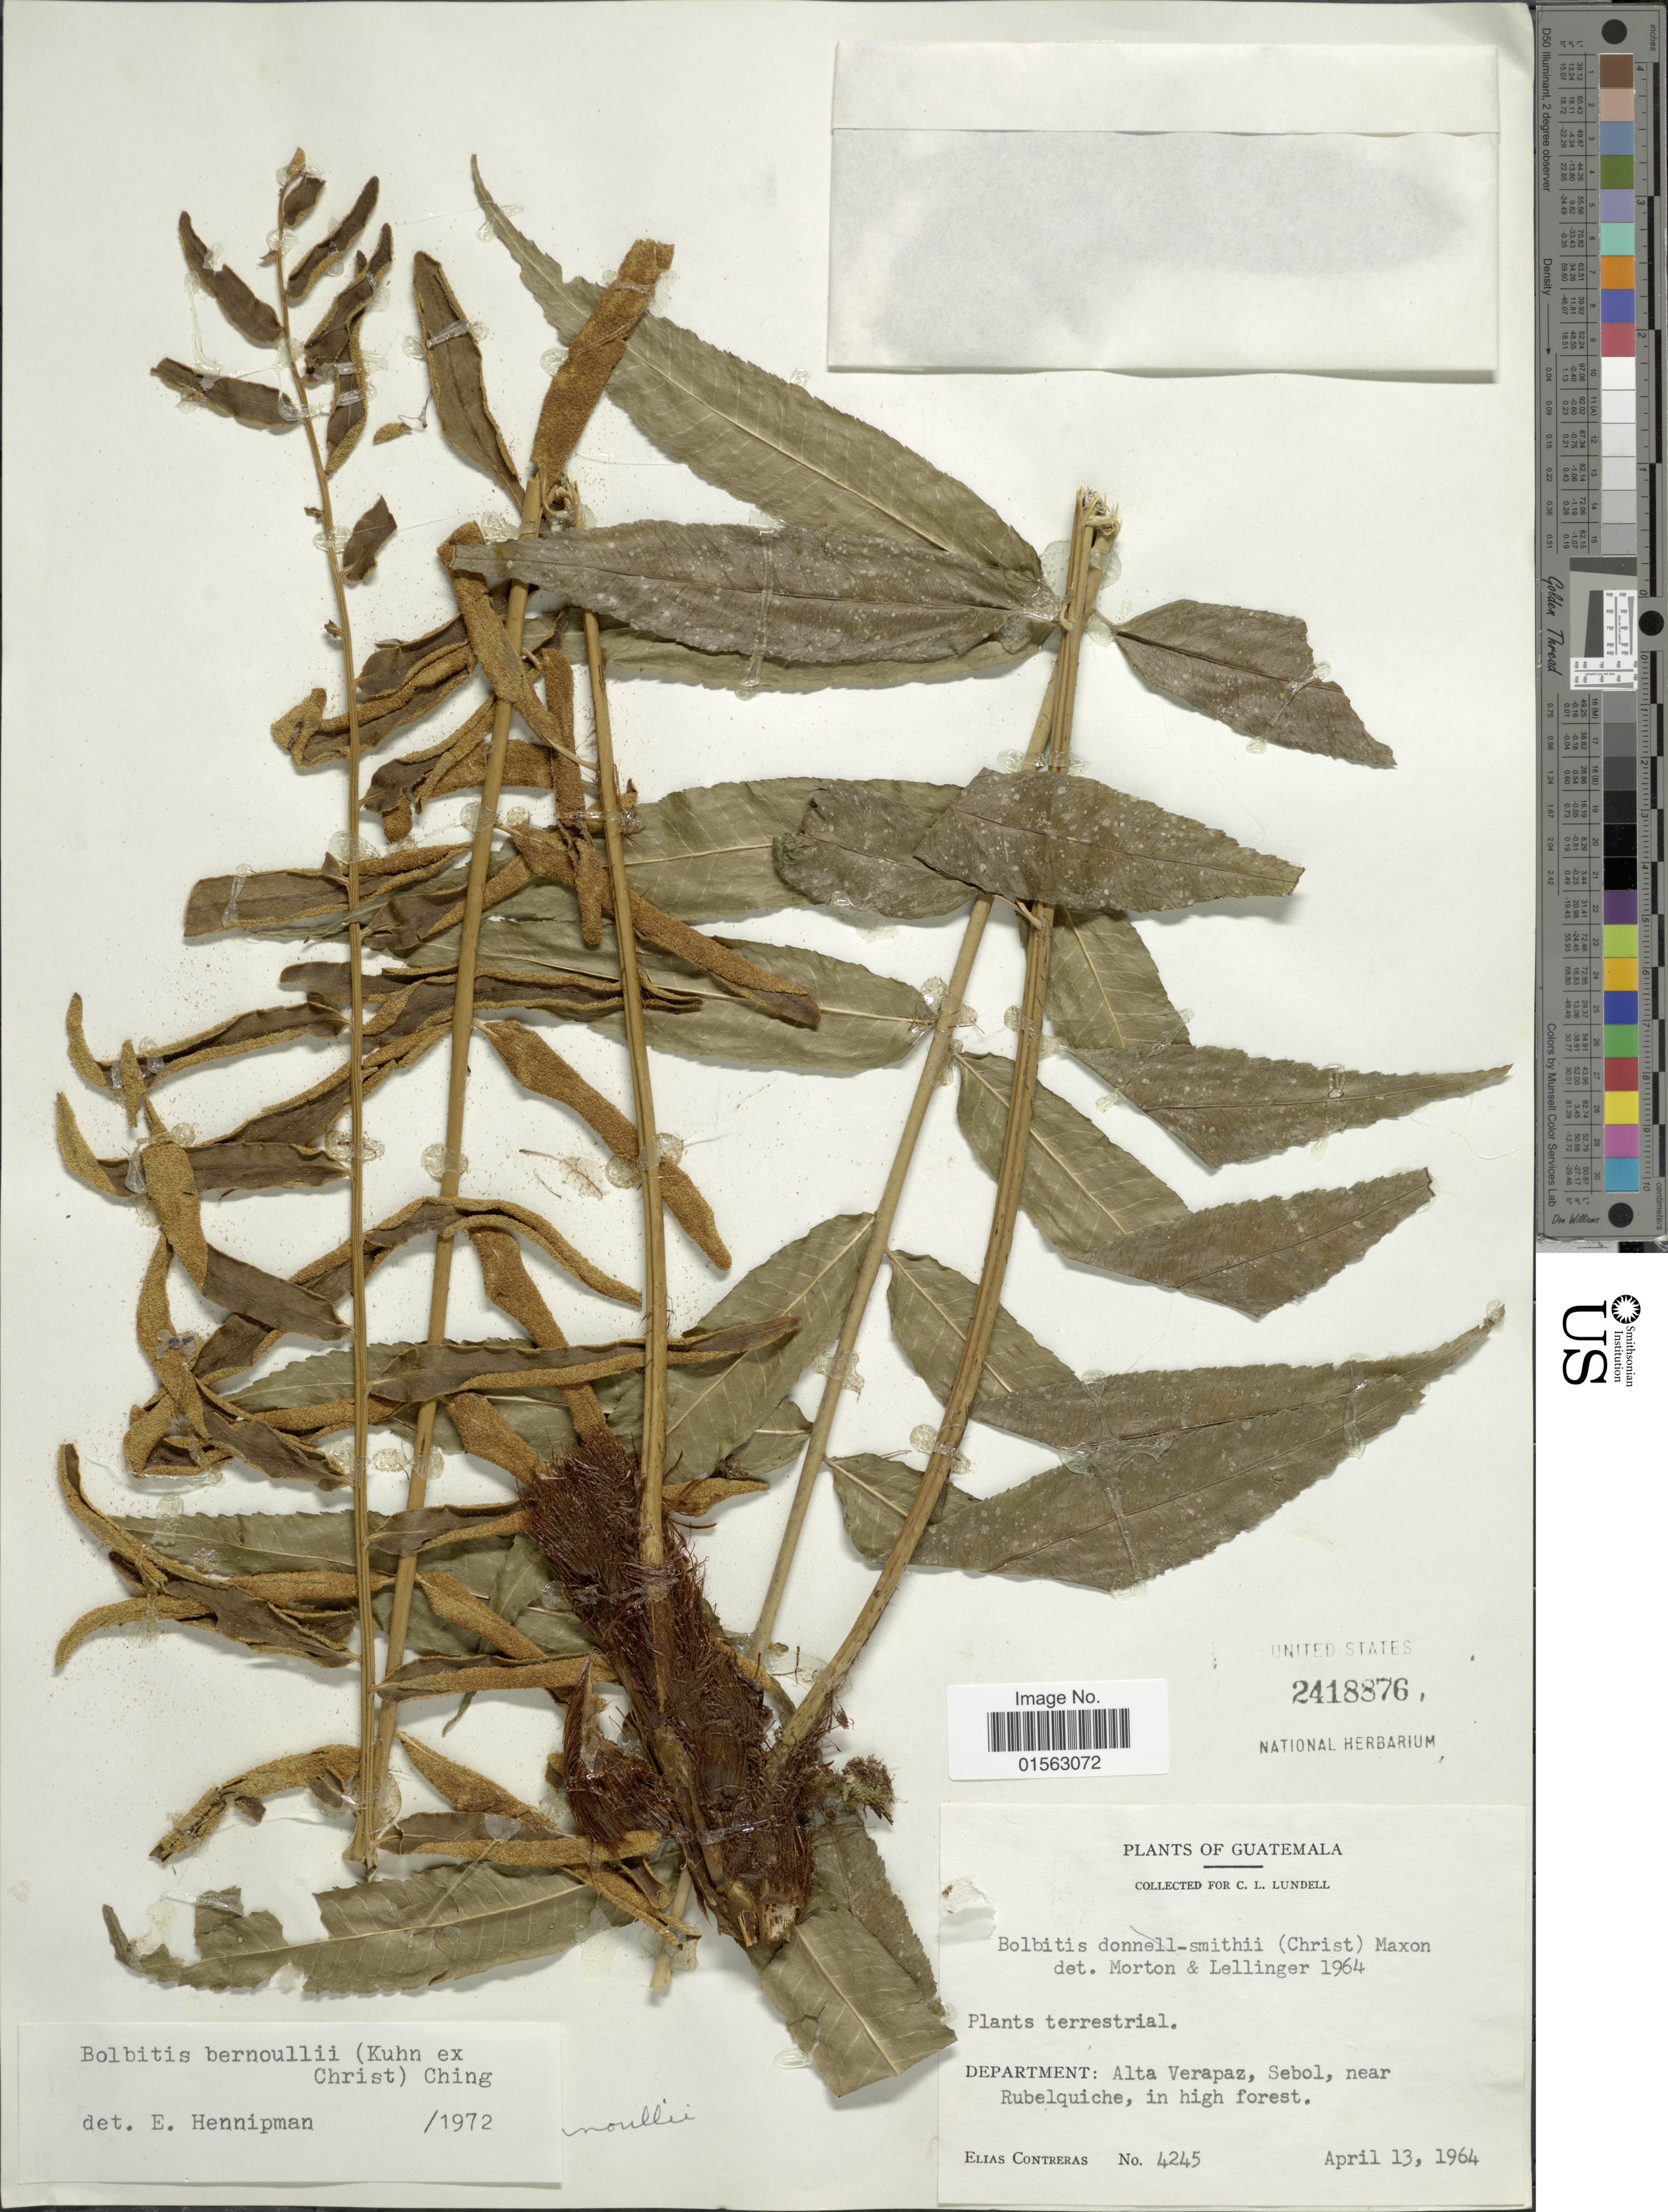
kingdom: Plantae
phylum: Tracheophyta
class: Polypodiopsida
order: Polypodiales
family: Dryopteridaceae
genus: Mickelia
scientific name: Mickelia bernoullii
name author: (Kuhn ex Christ) R.C. Moran et al.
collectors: E. Contreras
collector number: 4245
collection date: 1964-04-13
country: Guatemala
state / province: Alta Verapaz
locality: Guatemala, Sebol, near Rubelquiche, in high forest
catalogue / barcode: US 2418876